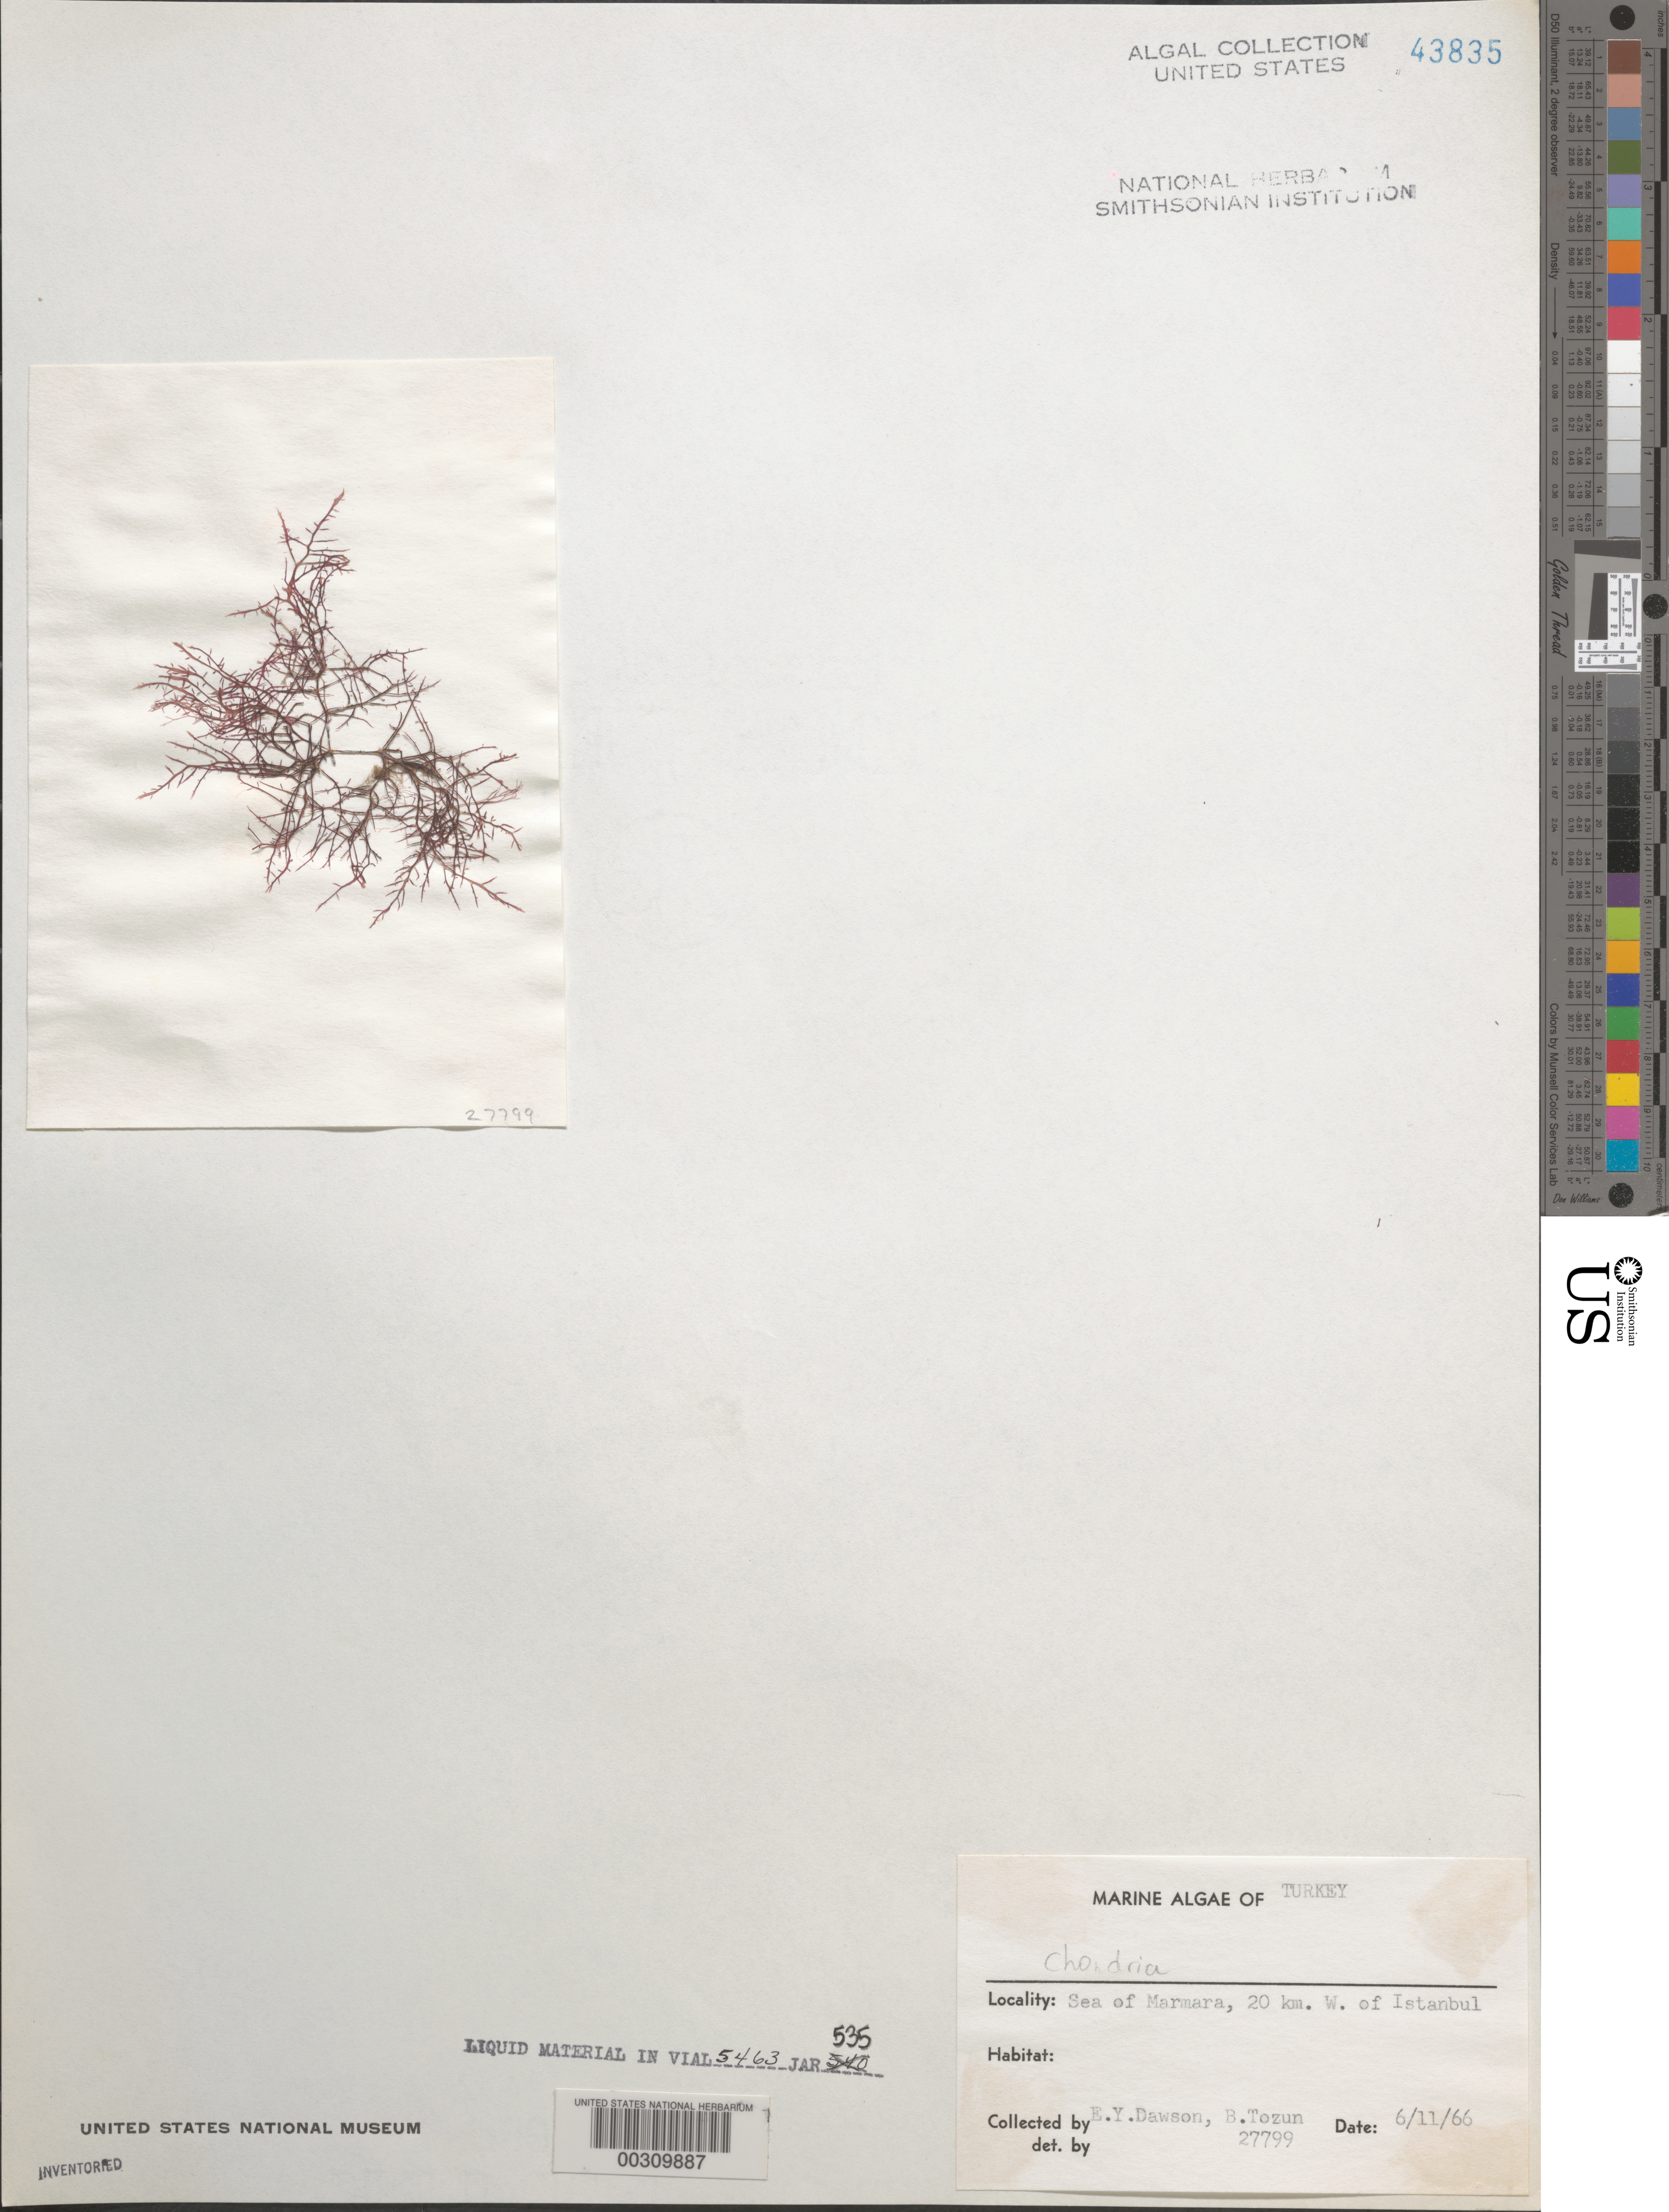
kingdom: Plantae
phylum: Rhodophyta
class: Florideophyceae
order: Ceramiales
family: Rhodomelaceae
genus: Chondria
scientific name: Chondria sp.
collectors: E. Y. Dawson & B. Tozun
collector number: EYD 27799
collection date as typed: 11 Jun 1966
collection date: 1966-06-11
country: Turkey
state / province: Istanbul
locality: Sea of Marmara, 20 km west of Istanbul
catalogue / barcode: US 43835